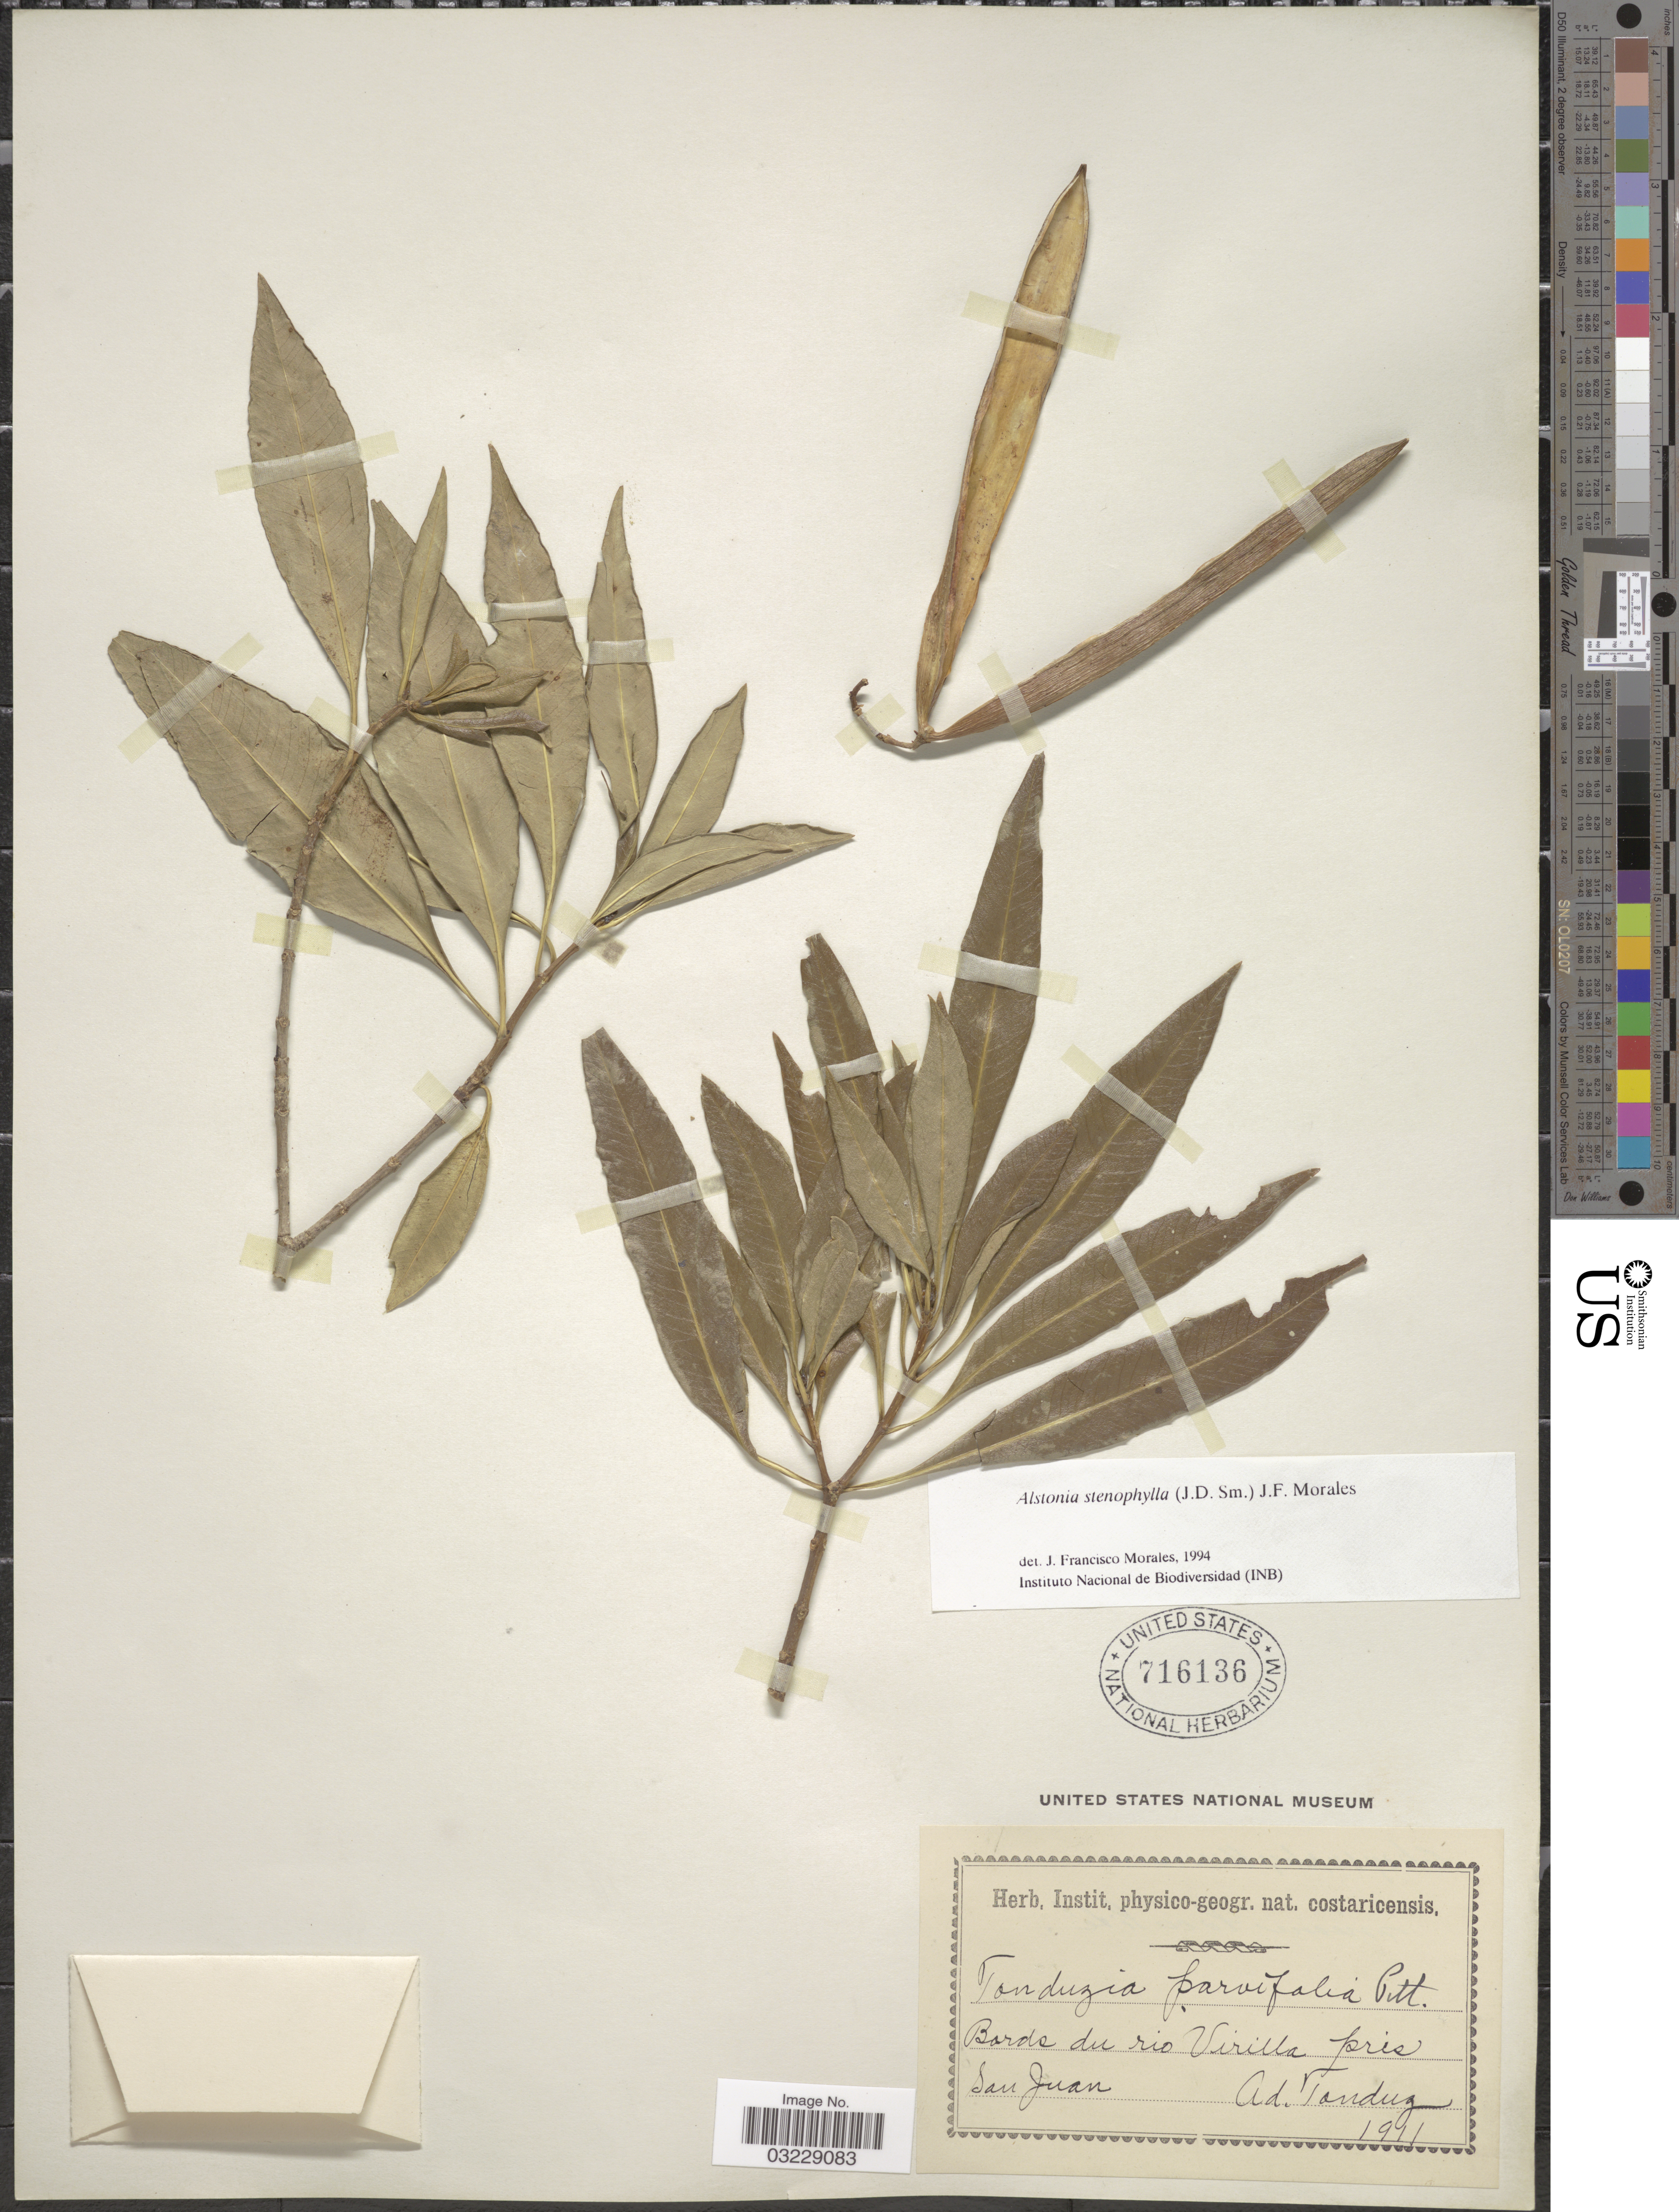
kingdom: Plantae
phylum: Tracheophyta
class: Magnoliopsida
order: Gentianales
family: Apocynaceae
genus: Alstonia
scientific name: Alstonia stenophylla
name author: Guillaumin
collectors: A. Tonduz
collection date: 1911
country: Costa Rica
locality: Bords du rio Virilla près San Juan.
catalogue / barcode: US 716136